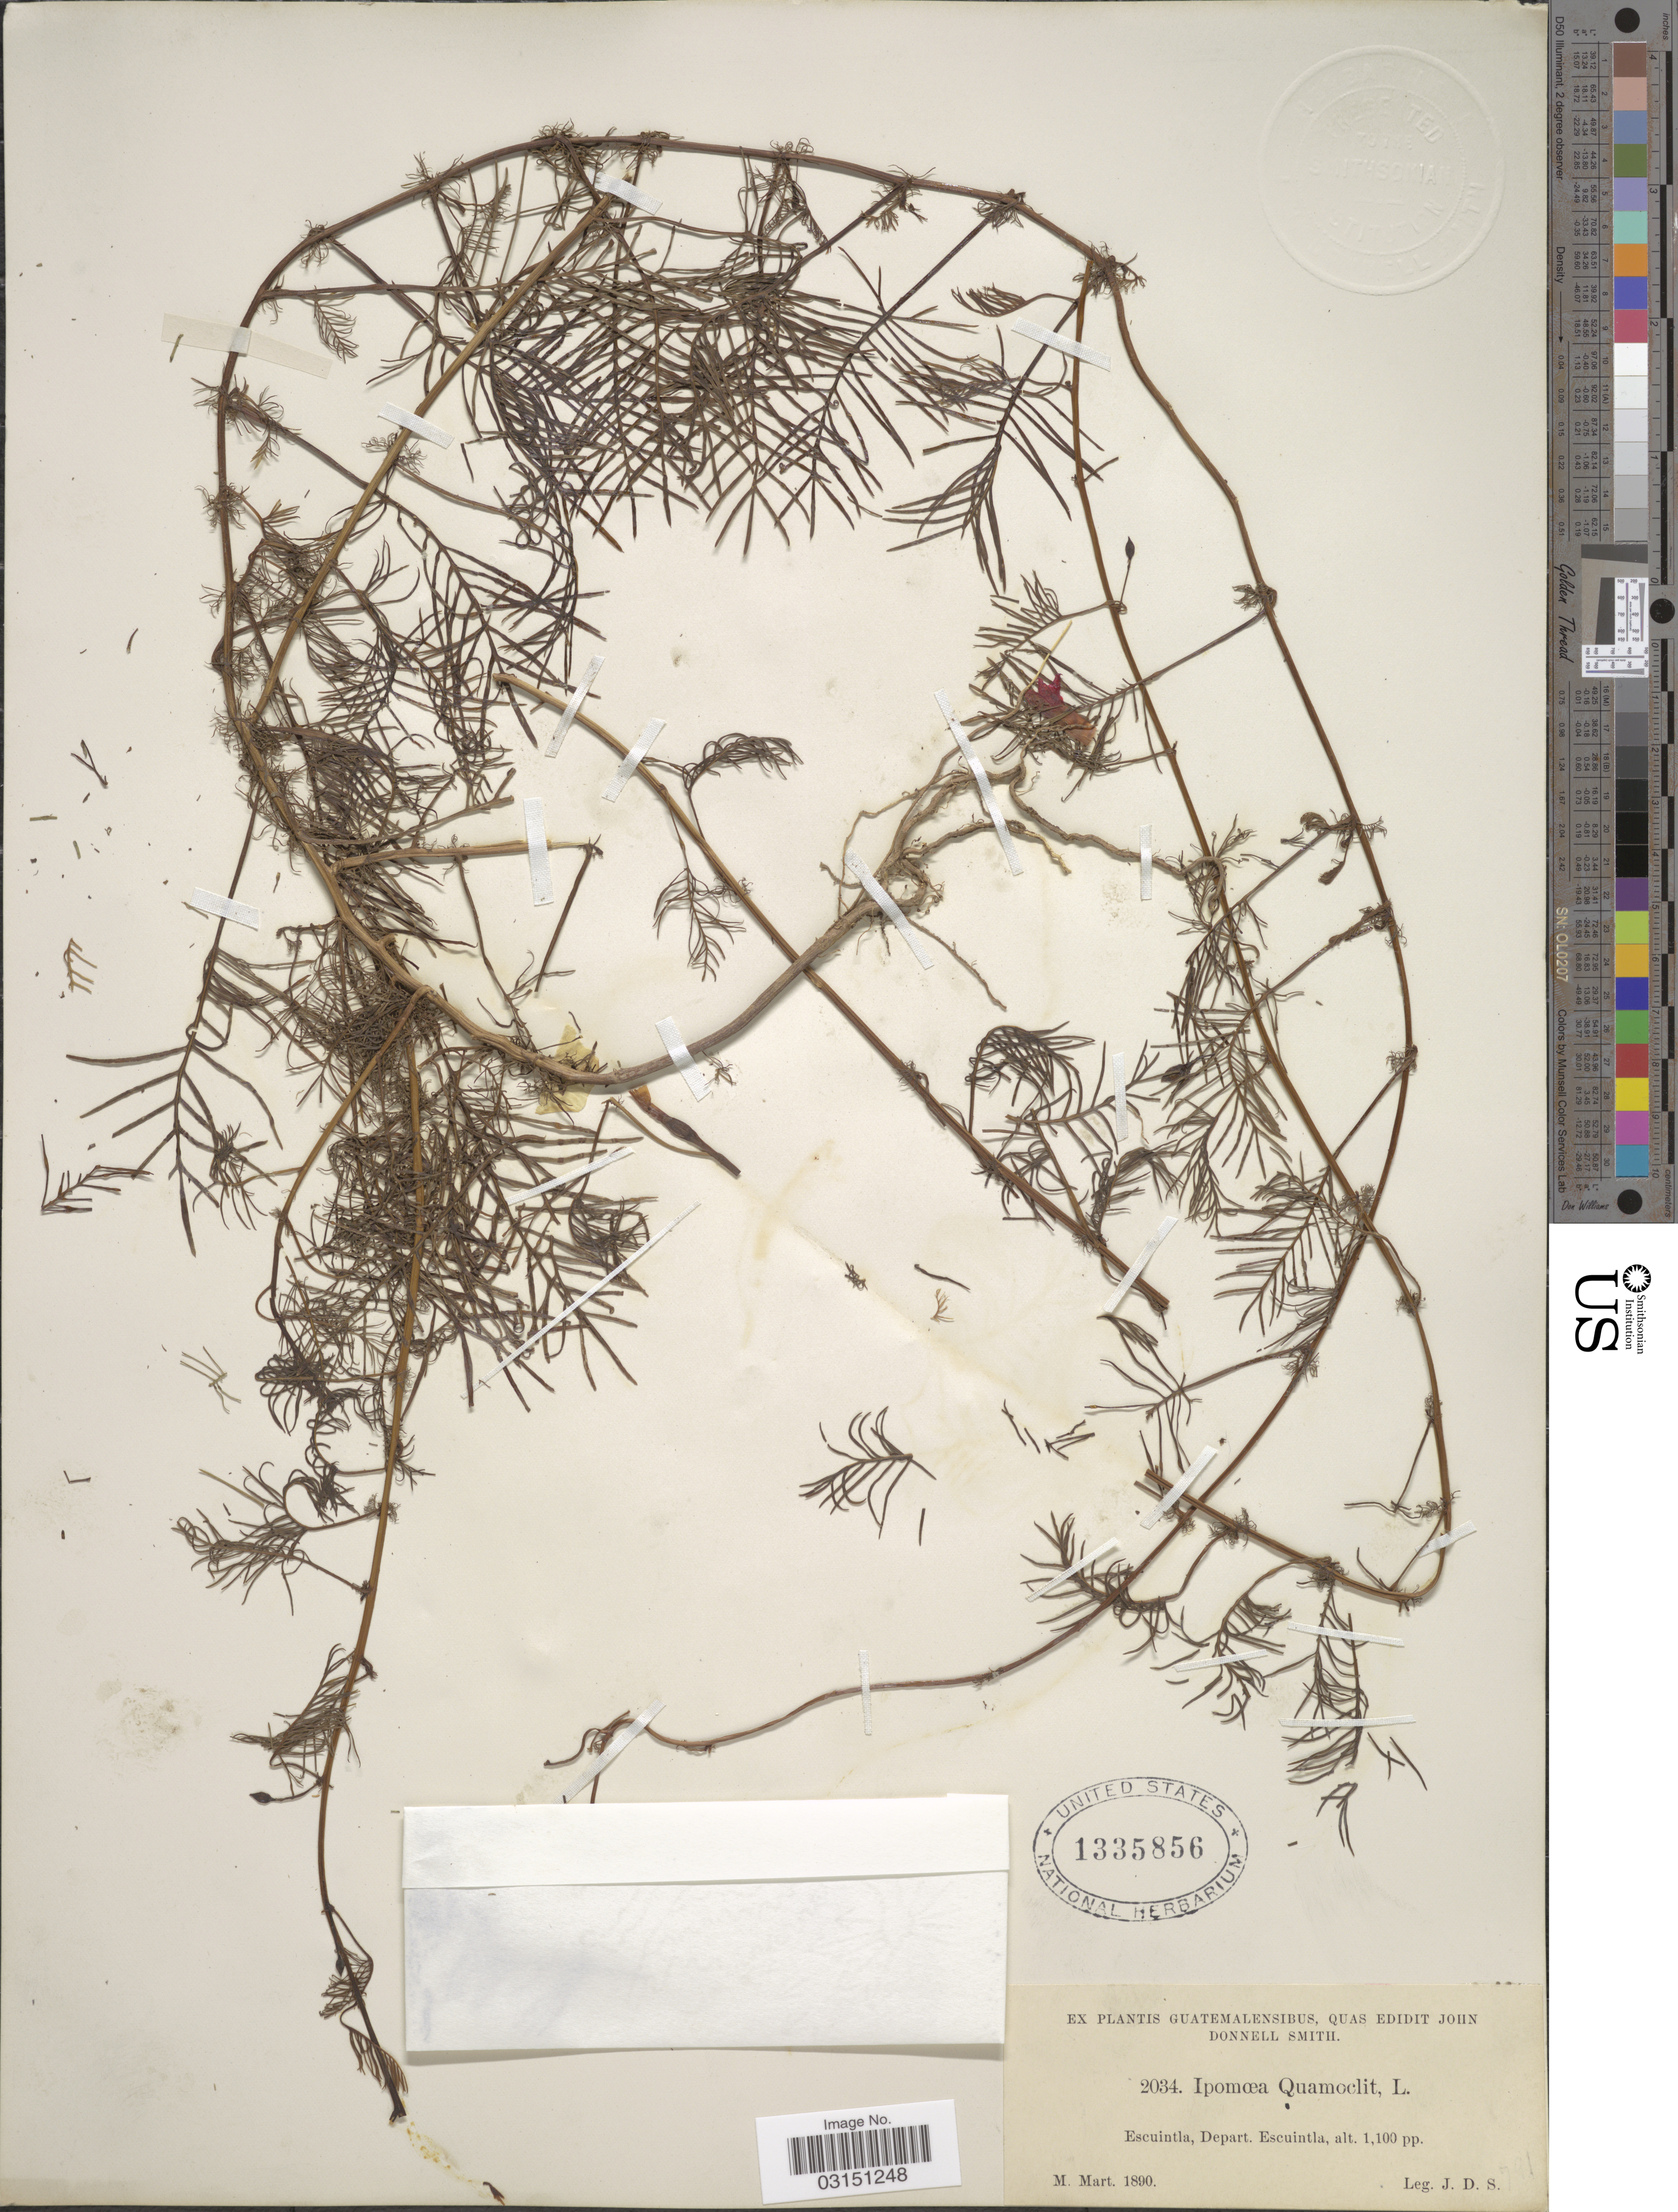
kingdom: Plantae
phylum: Tracheophyta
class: Magnoliopsida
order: Solanales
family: Convolvulaceae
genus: Ipomoea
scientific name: Ipomoea quamoclit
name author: L.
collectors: J. Donnell Smith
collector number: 2034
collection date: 1890-03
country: Guatemala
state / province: Escuintla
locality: Escuintla, Depart. Escuintla.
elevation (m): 335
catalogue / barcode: US 1335856